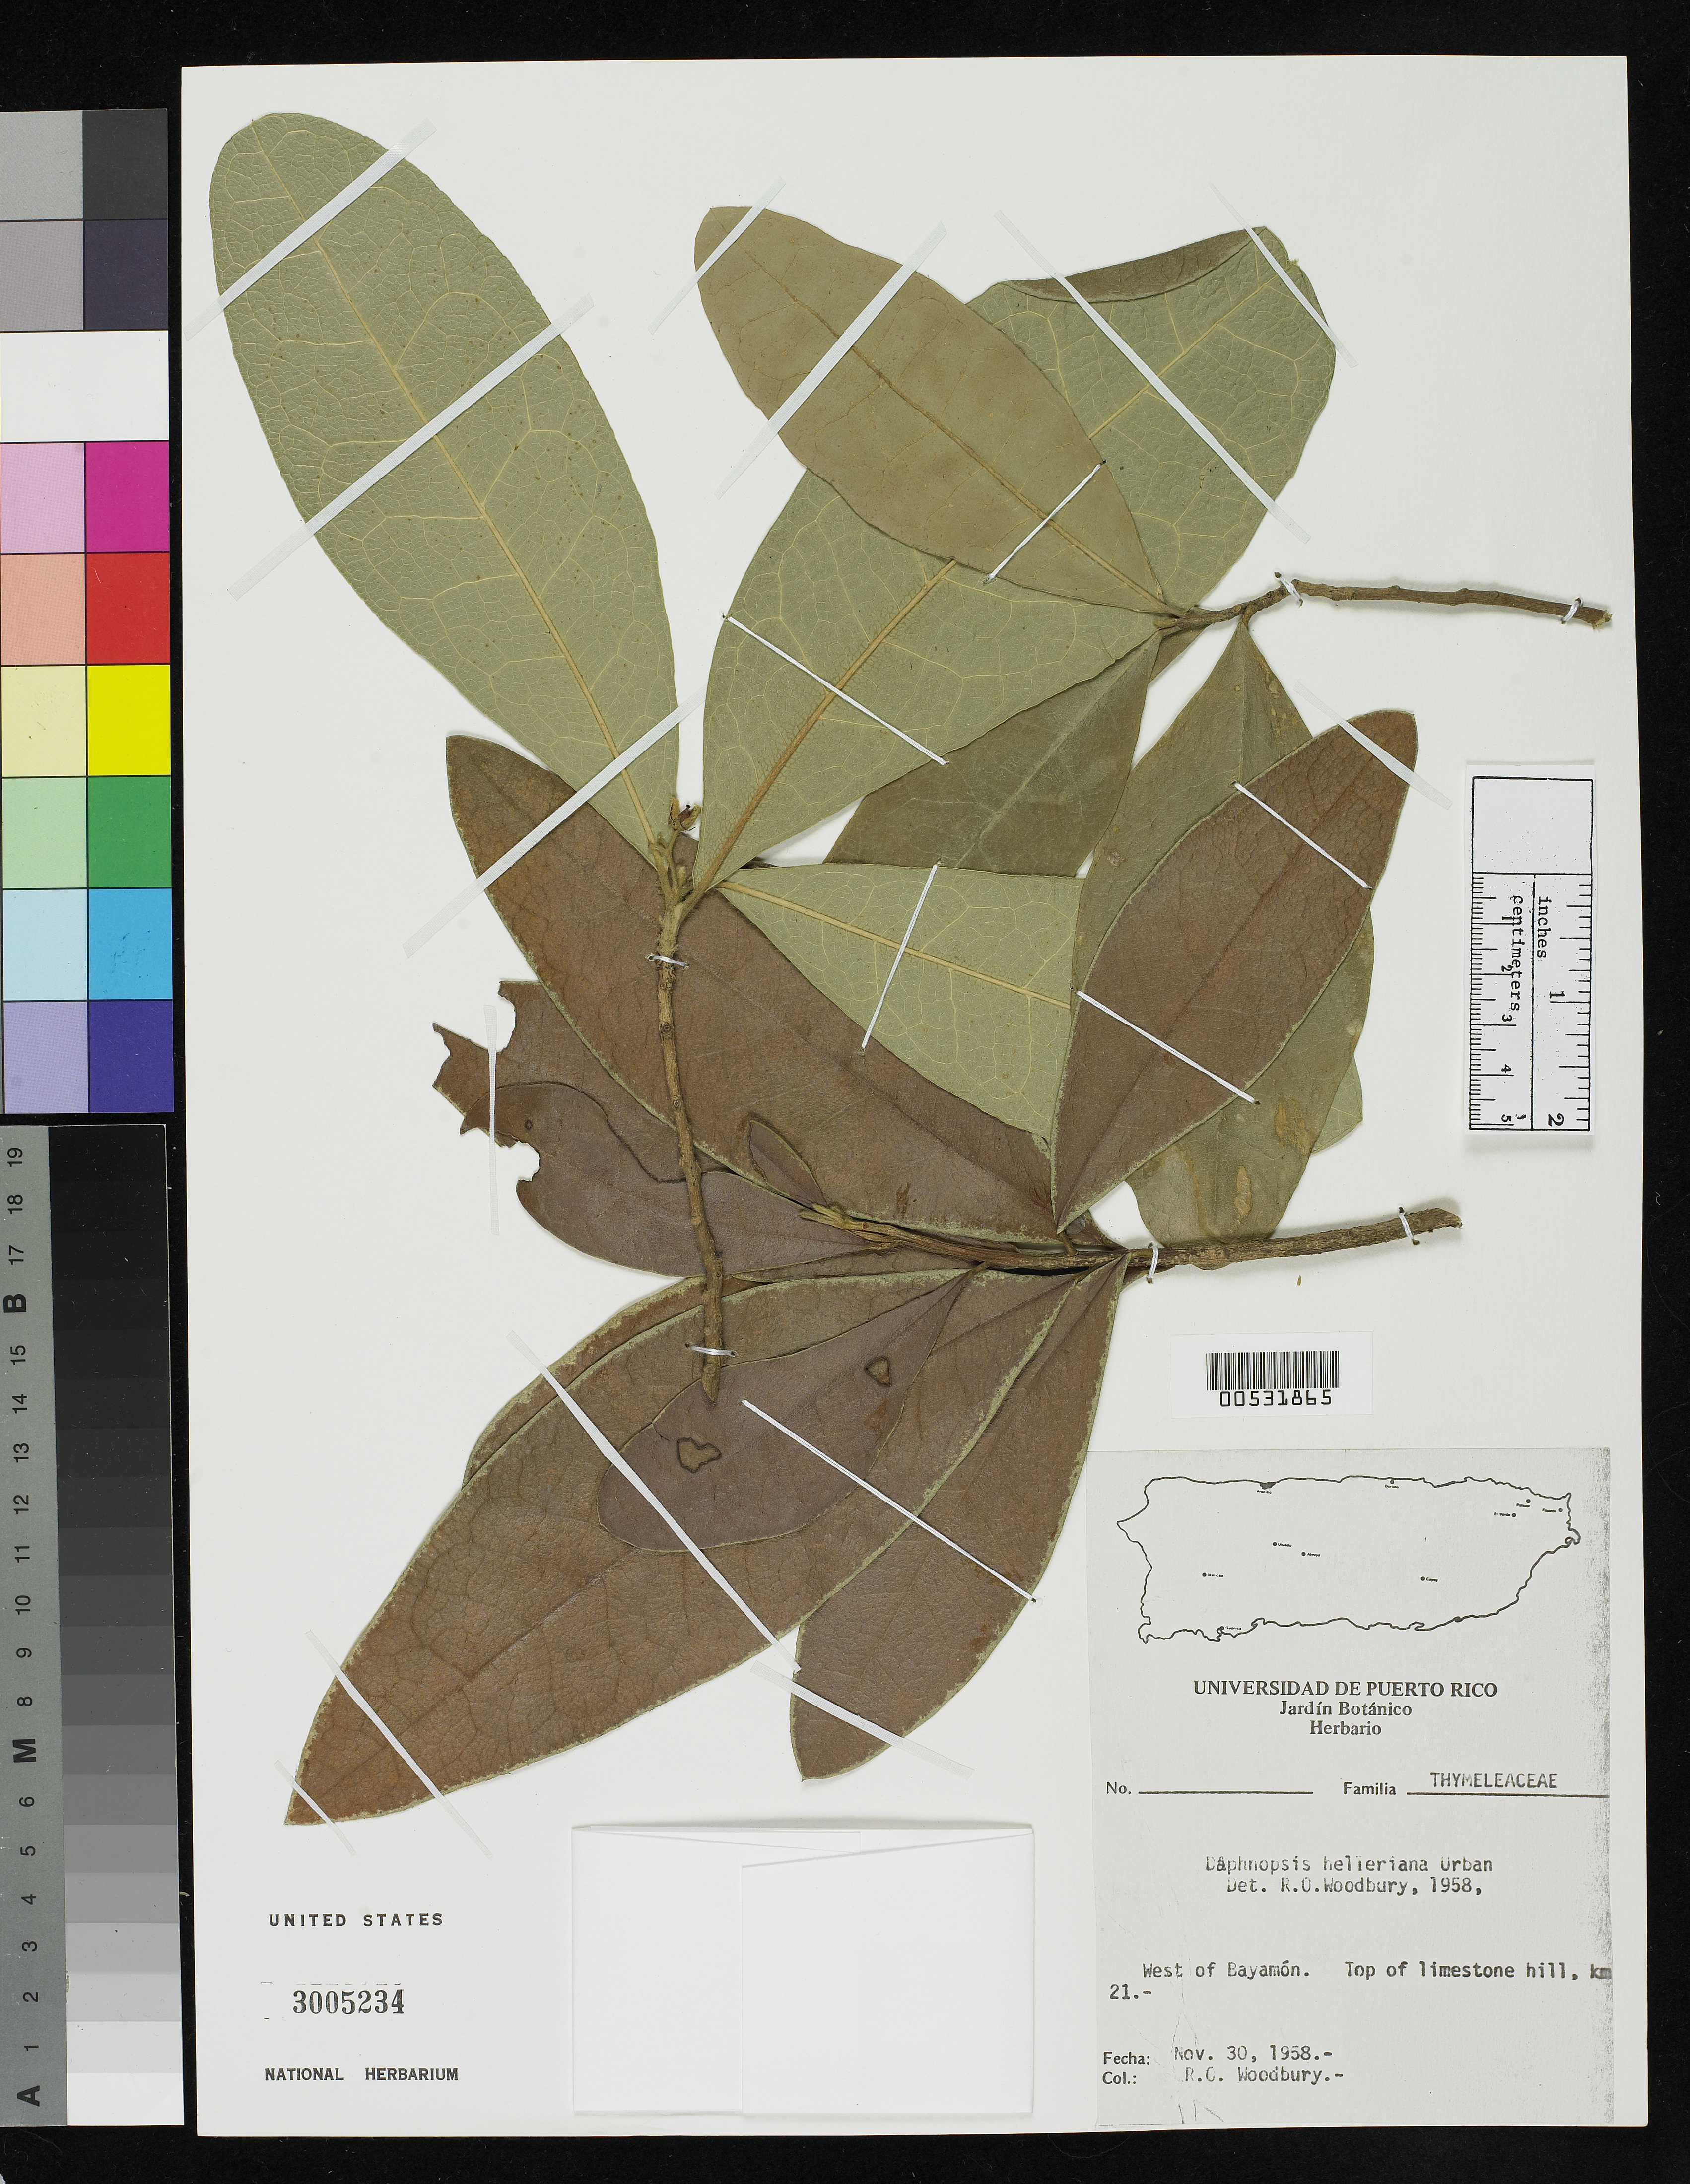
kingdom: Plantae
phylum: Tracheophyta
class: Magnoliopsida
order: Malvales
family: Thymelaeaceae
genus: Daphnopsis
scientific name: Daphnopsis helleriana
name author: Urb.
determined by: Woodbury, R. O.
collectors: R. O. Woodbury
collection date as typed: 30 Nov 1958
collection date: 1958-11-30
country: Puerto Rico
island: Greater Antilles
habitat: Top of limestone hill.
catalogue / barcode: US 3005234